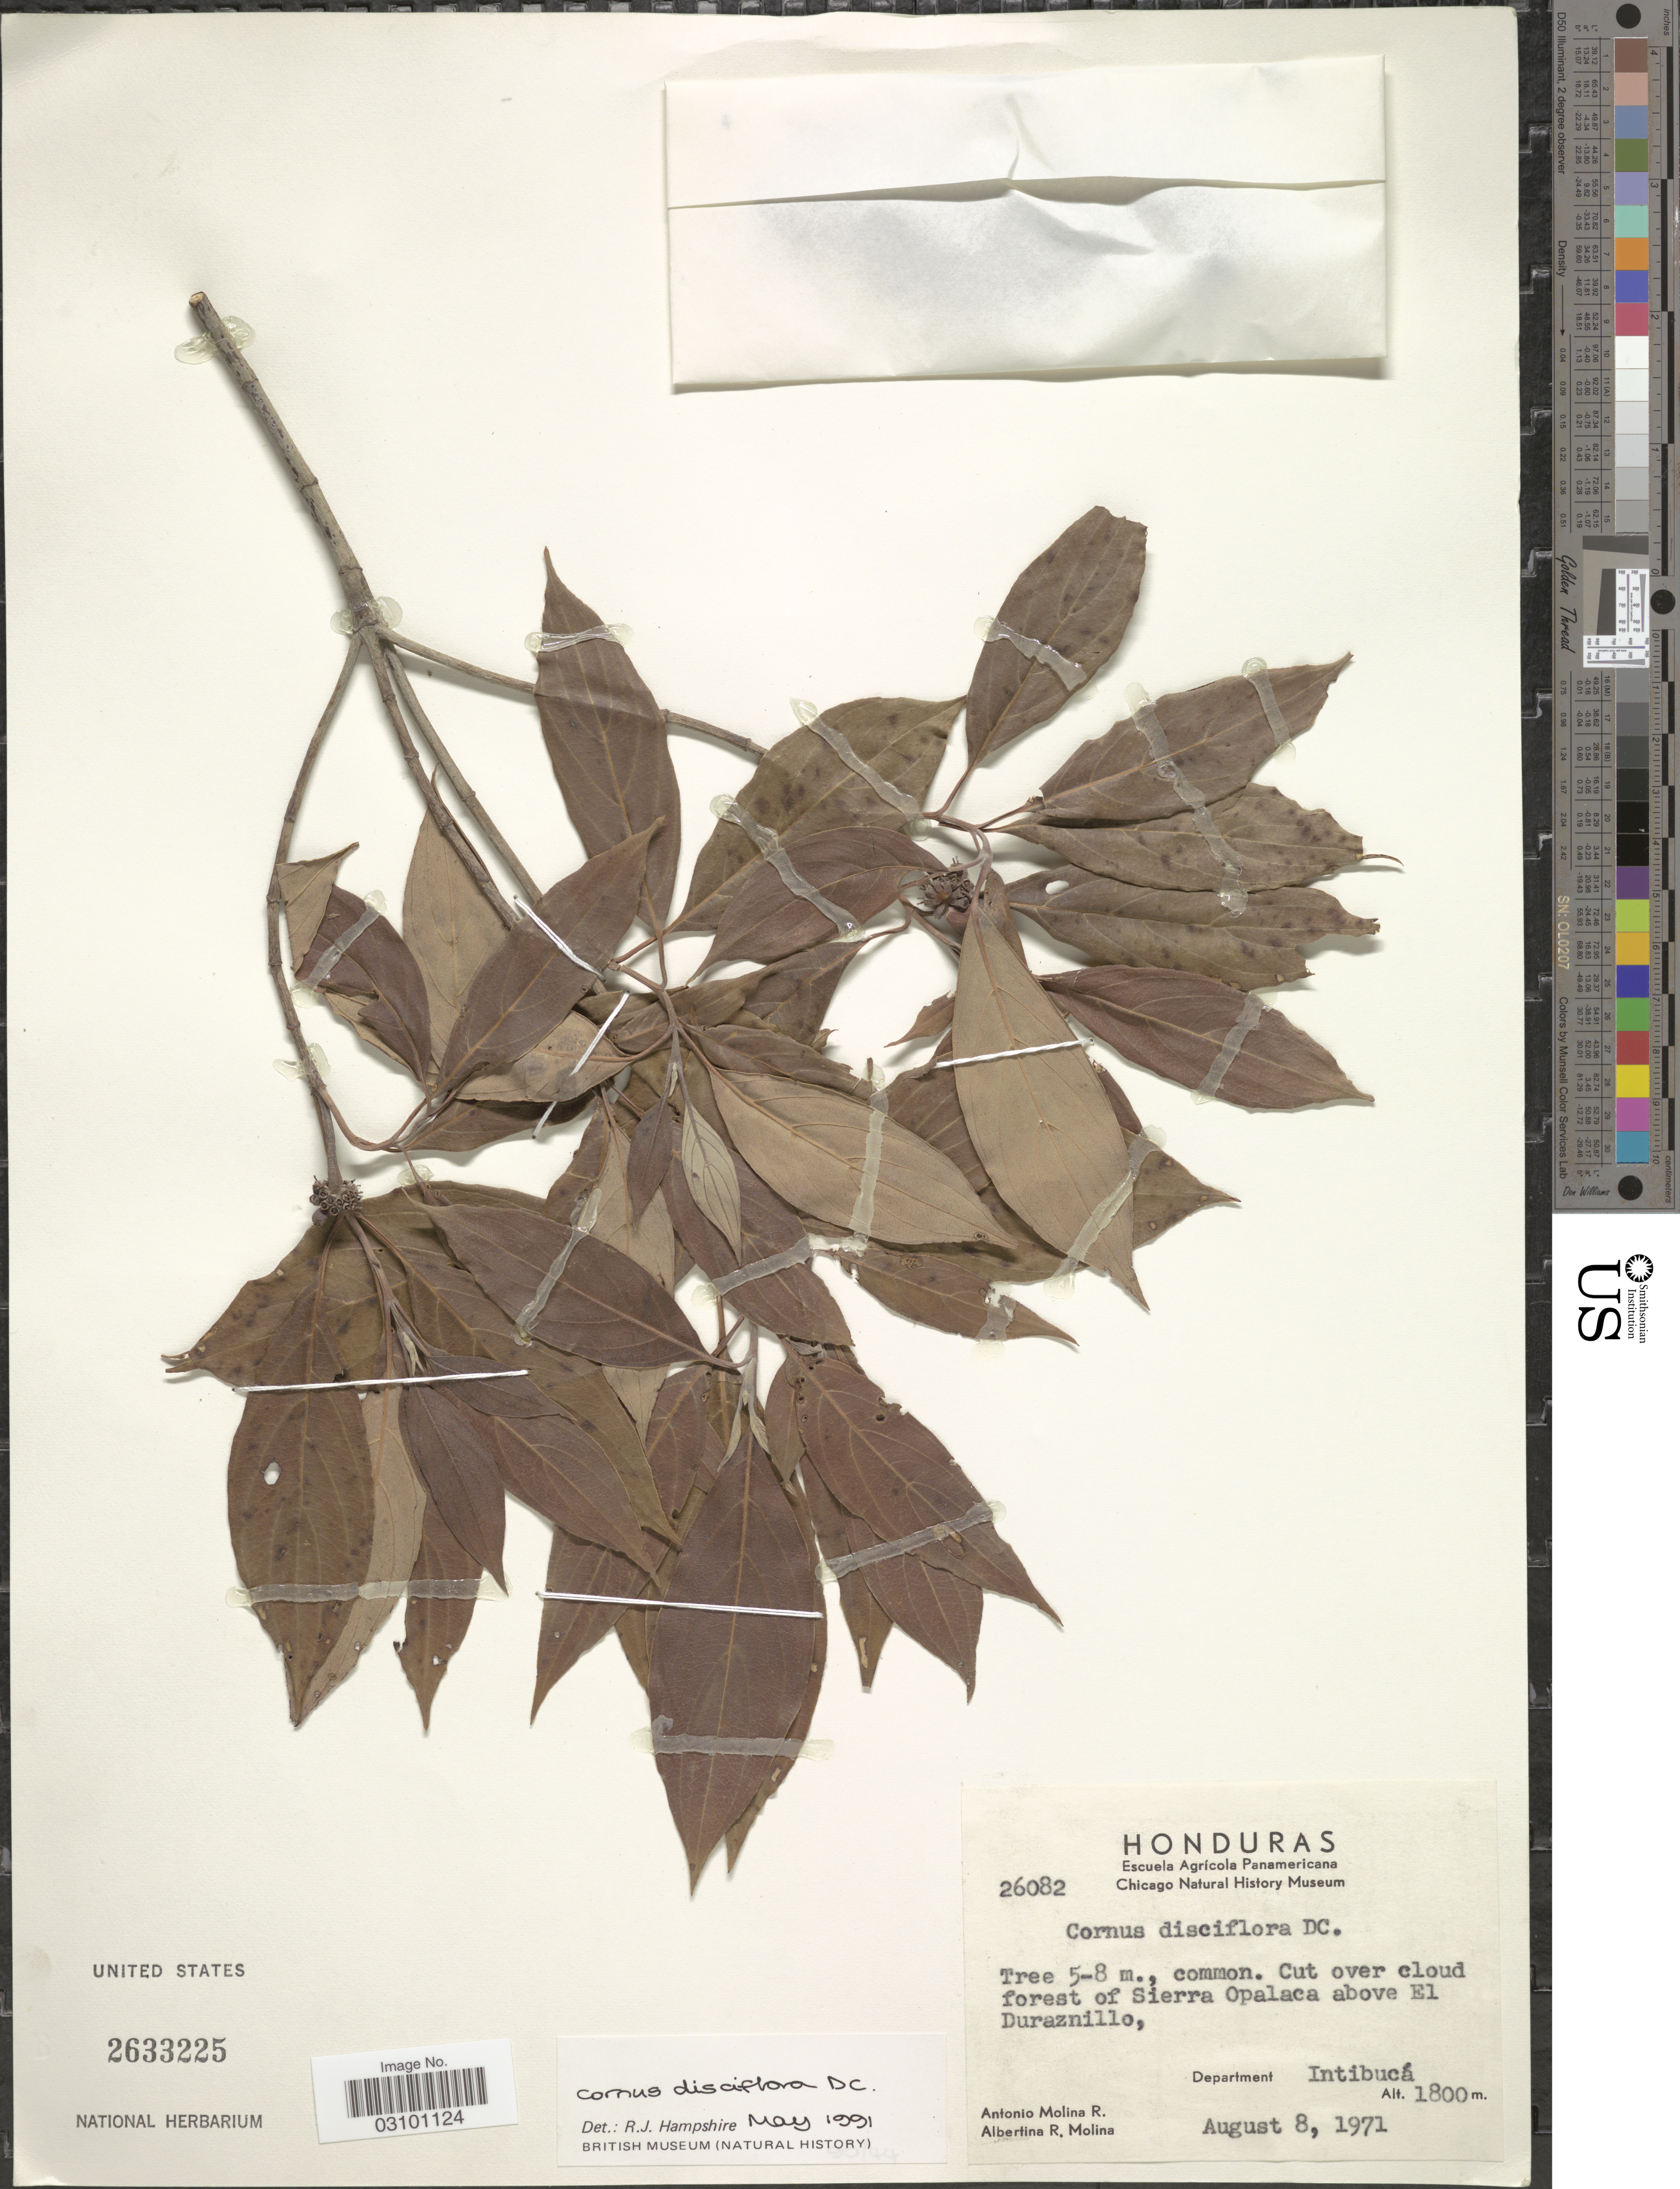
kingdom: Plantae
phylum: Tracheophyta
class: Magnoliopsida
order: Cornales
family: Cornaceae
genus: Cornus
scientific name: Cornus disciflora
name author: Moc. & Sessé ex DC.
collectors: A. Molina R. & A. R. Molina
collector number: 26082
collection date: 1971-08-08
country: Honduras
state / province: Intibuca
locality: Cut over cloud forest of Sierra Opalaca above El Duraznillo, Department Intibucá.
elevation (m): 1800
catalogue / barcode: US 2633225